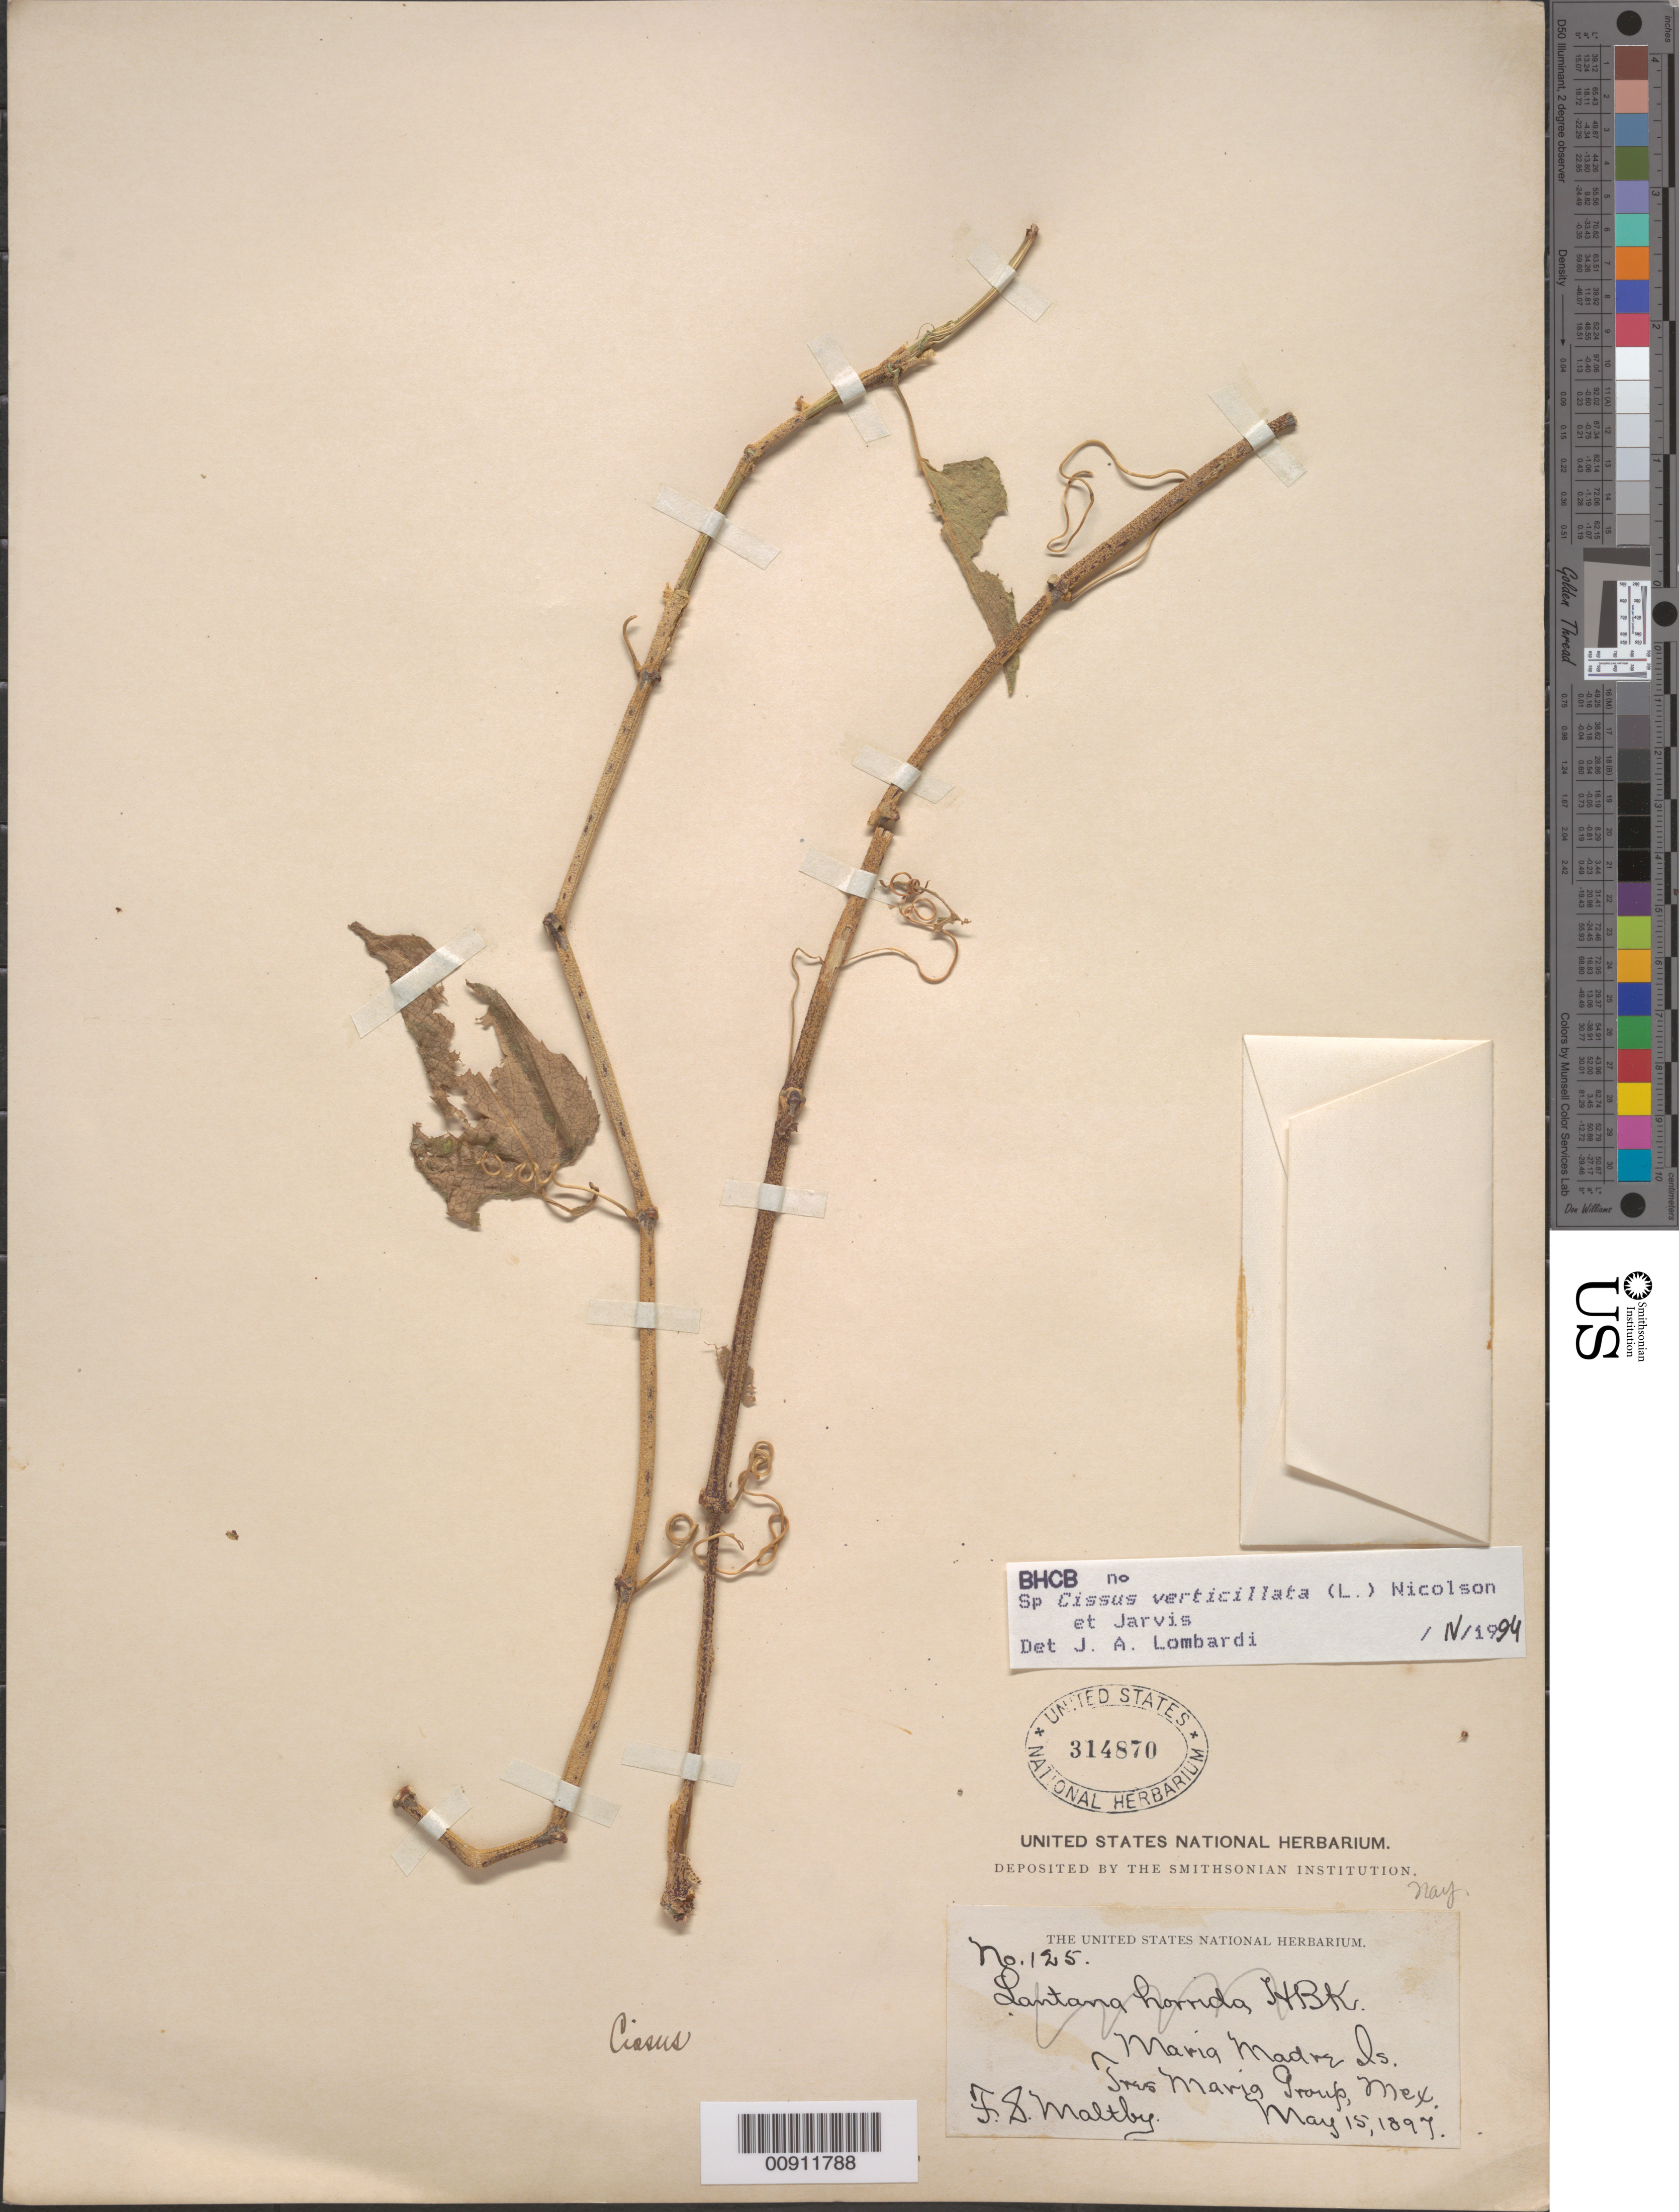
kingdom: Plantae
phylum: Tracheophyta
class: Magnoliopsida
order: Vitales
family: Vitaceae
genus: Cissus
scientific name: Cissus verticillata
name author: (L.) Nicolson & C.E. Jarvis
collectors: T. S. Maltby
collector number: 125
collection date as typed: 15 May 1897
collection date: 1897-05-15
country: Mexico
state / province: Nayarit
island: Maria Madre I.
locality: Maria Madre Is. Tres Marias Group.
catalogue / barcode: US 314870